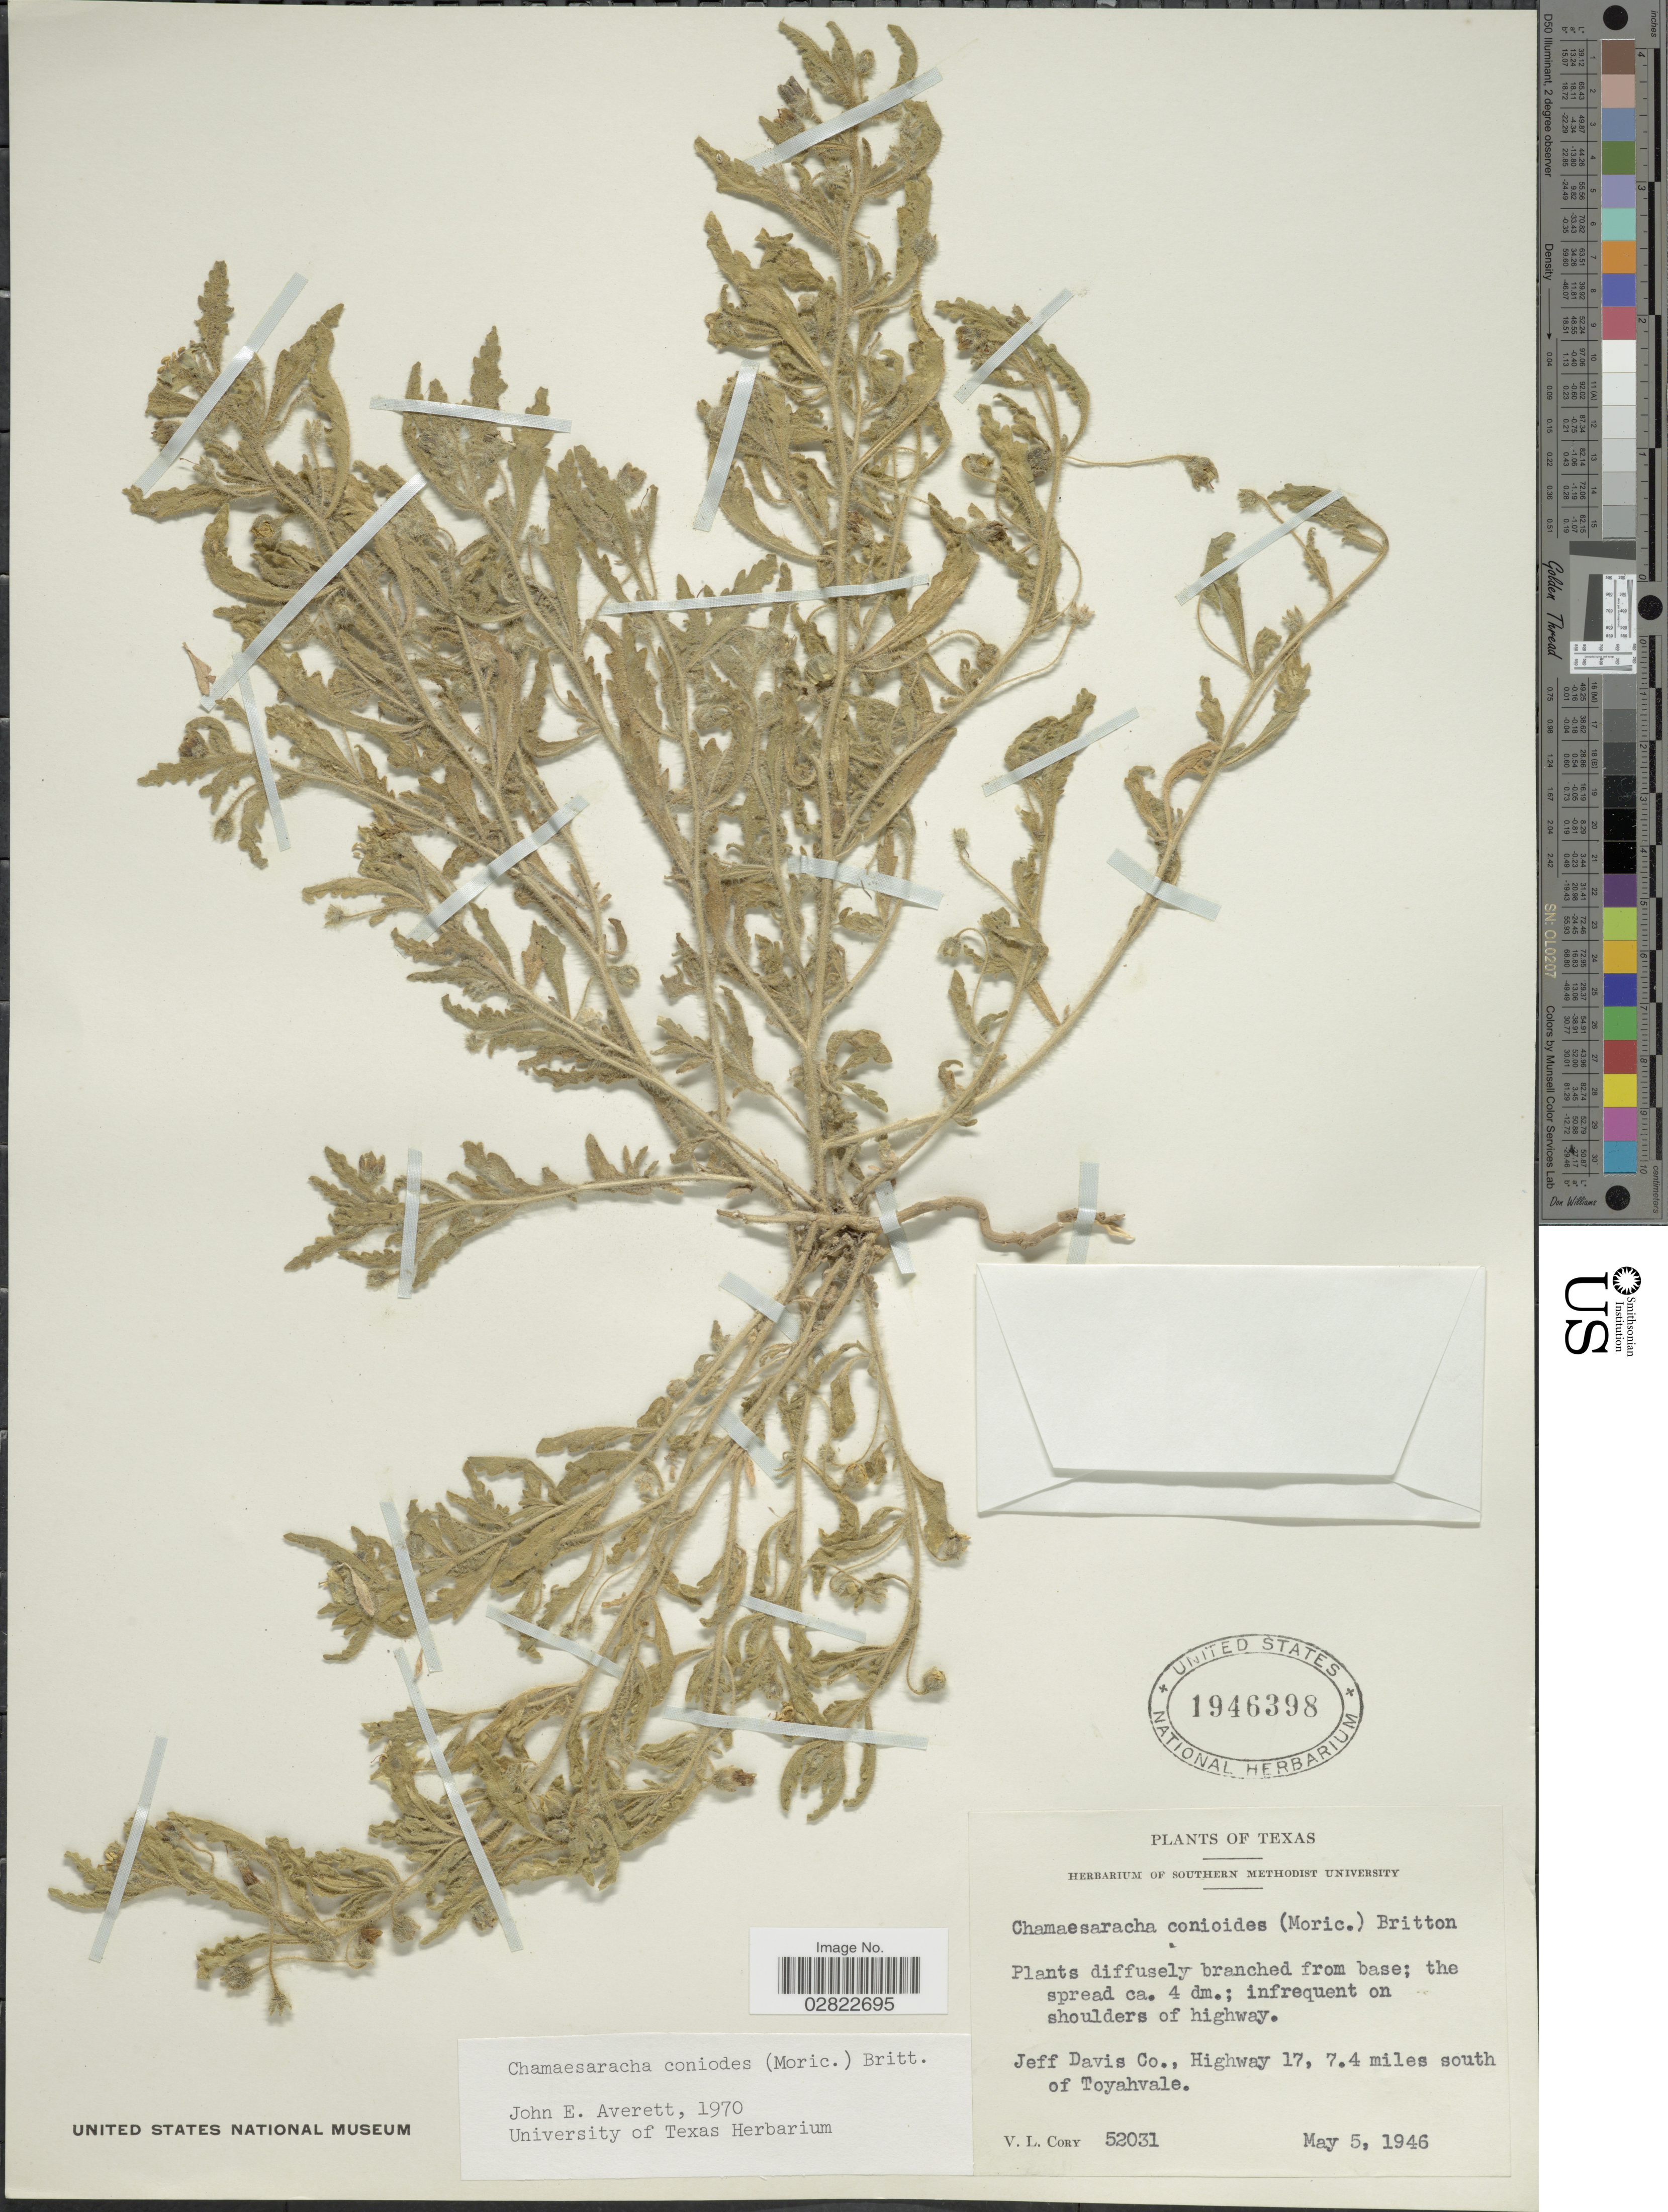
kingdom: Plantae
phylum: Tracheophyta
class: Magnoliopsida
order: Solanales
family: Solanaceae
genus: Chamaesaracha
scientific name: Chamaesaracha coniodes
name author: (Moric. ex Dunal) Britton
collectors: V. Cory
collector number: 52031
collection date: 1946-05-05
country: United States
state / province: Texas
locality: Jeff Davis Co., Highway 17, 7.4 miles south of Toyahvale.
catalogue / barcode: US 1946398